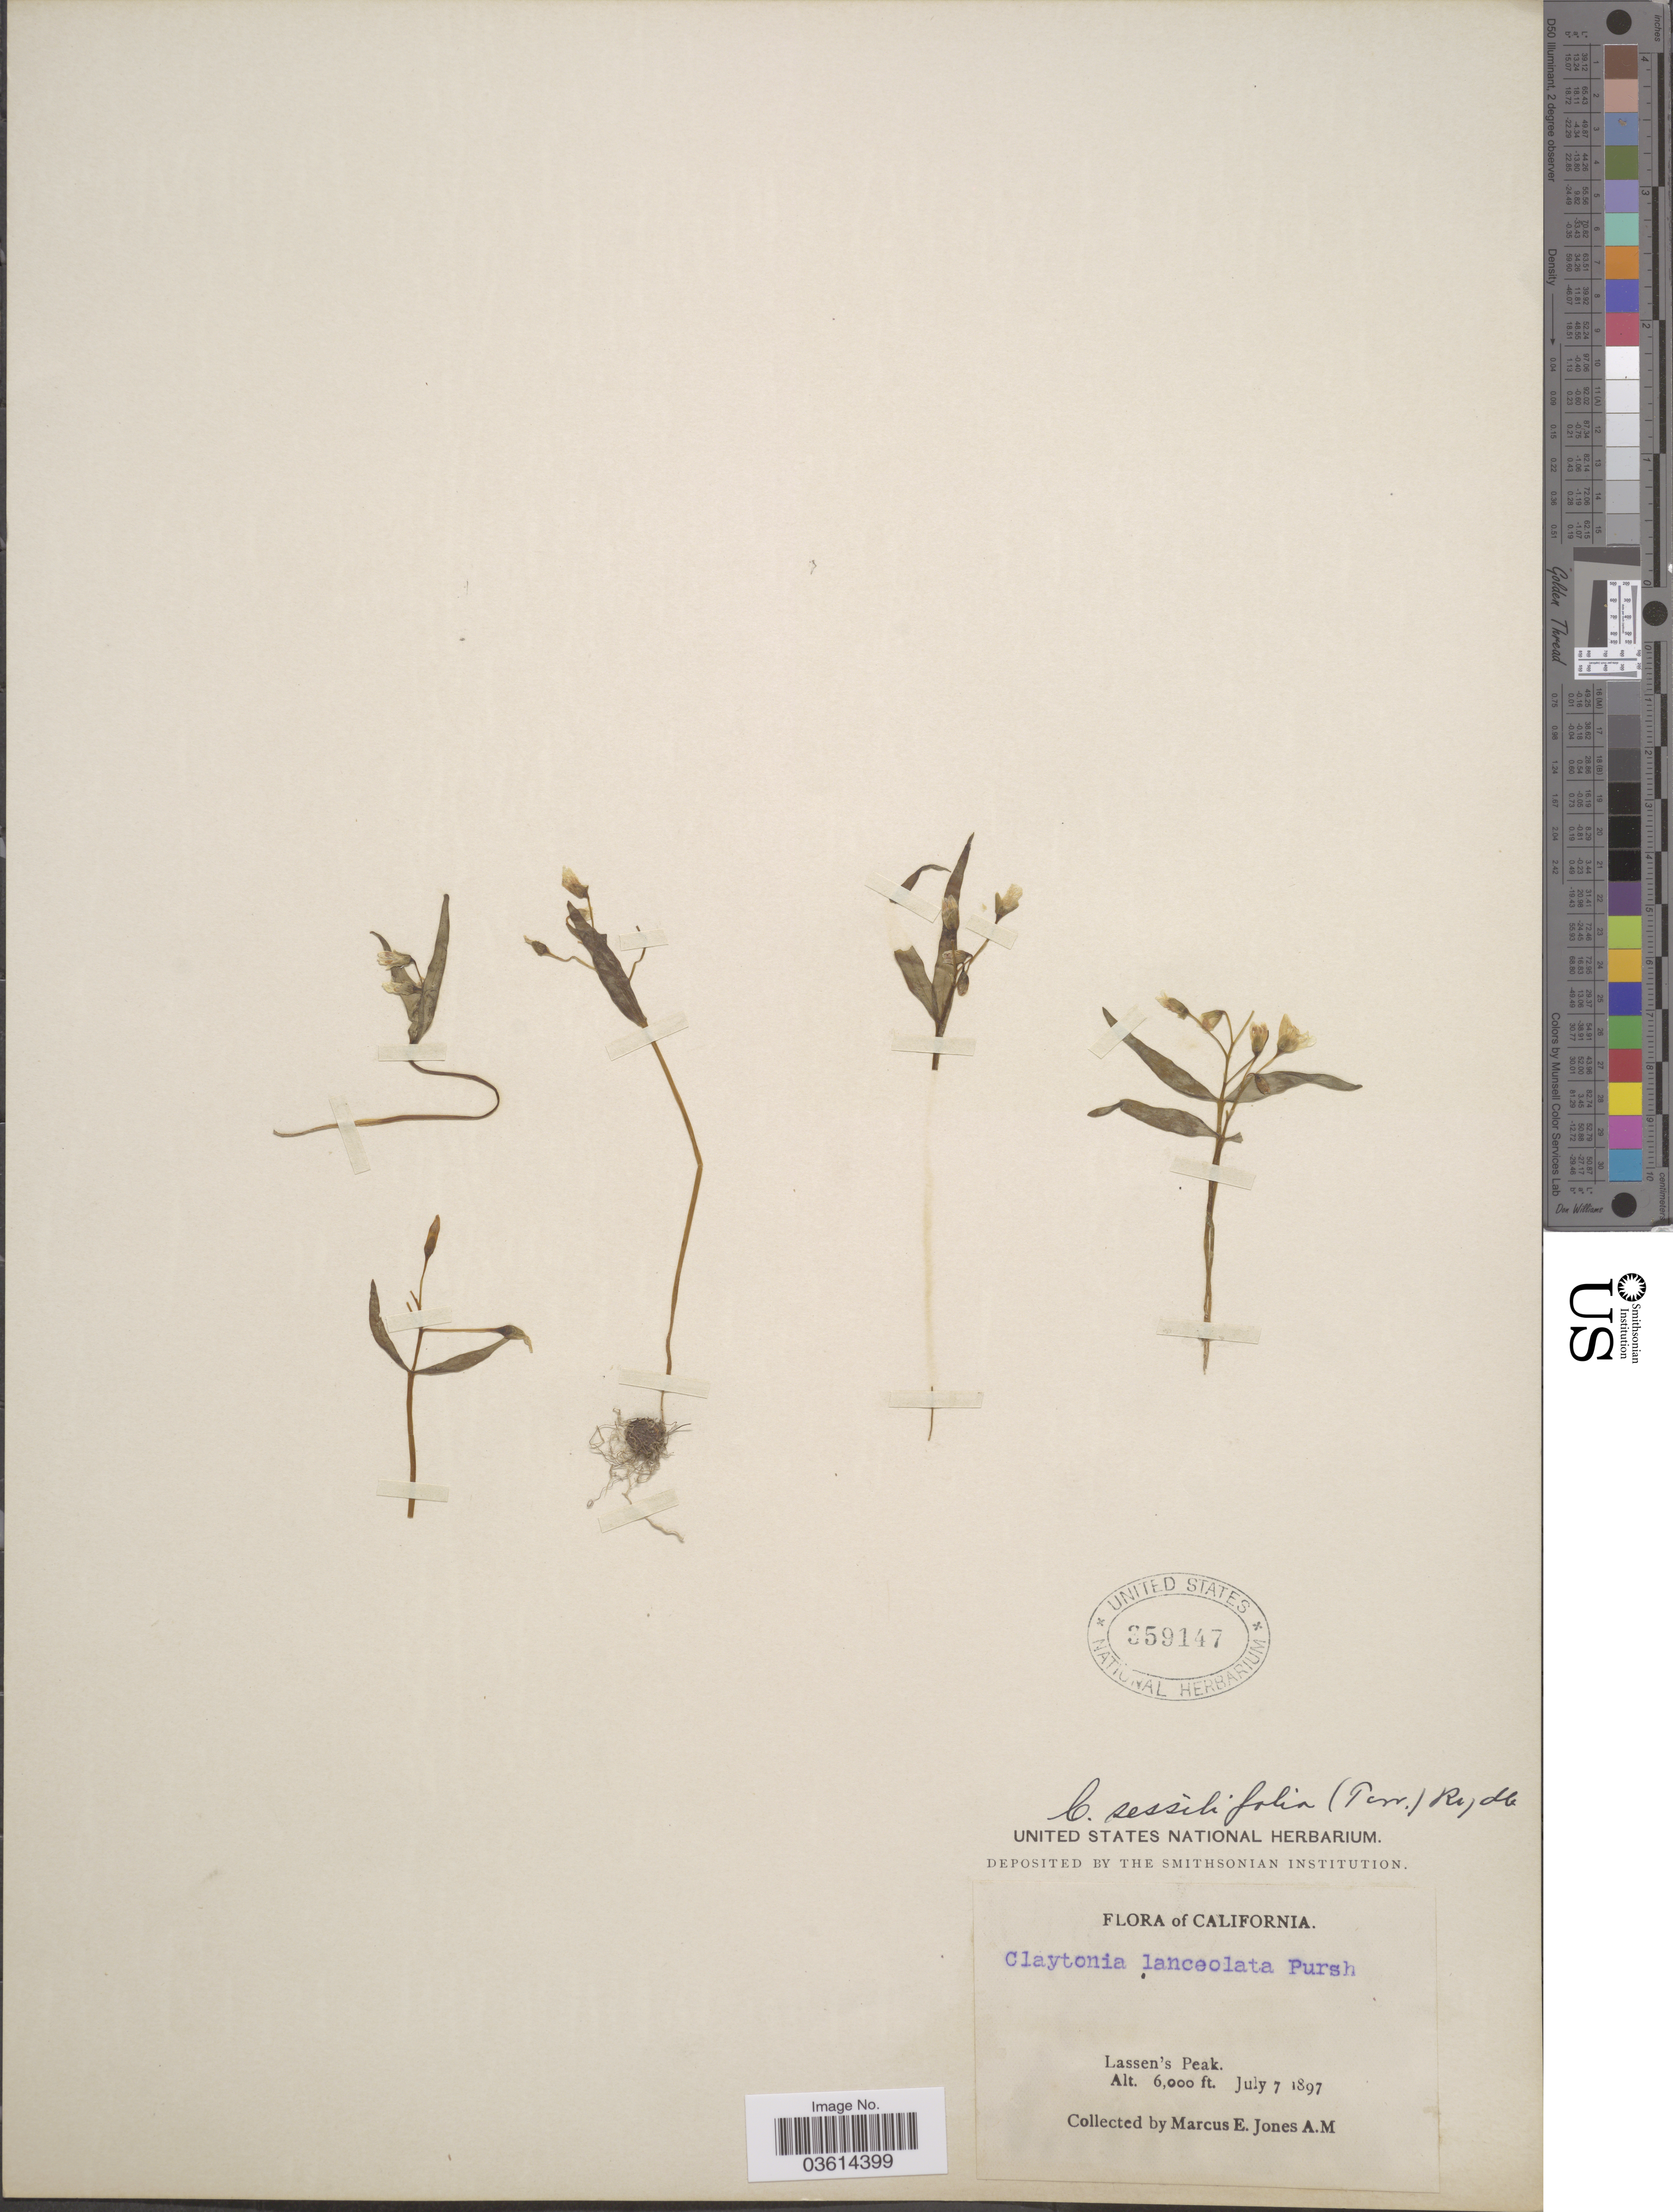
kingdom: Plantae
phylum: Tracheophyta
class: Magnoliopsida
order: Caryophyllales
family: Montiaceae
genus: Claytonia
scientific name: Claytonia lanceolata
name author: Pursh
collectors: M. E. Jones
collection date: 1897-07-07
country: United States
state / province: California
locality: Lassen's Peak.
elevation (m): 1829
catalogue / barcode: US 359147